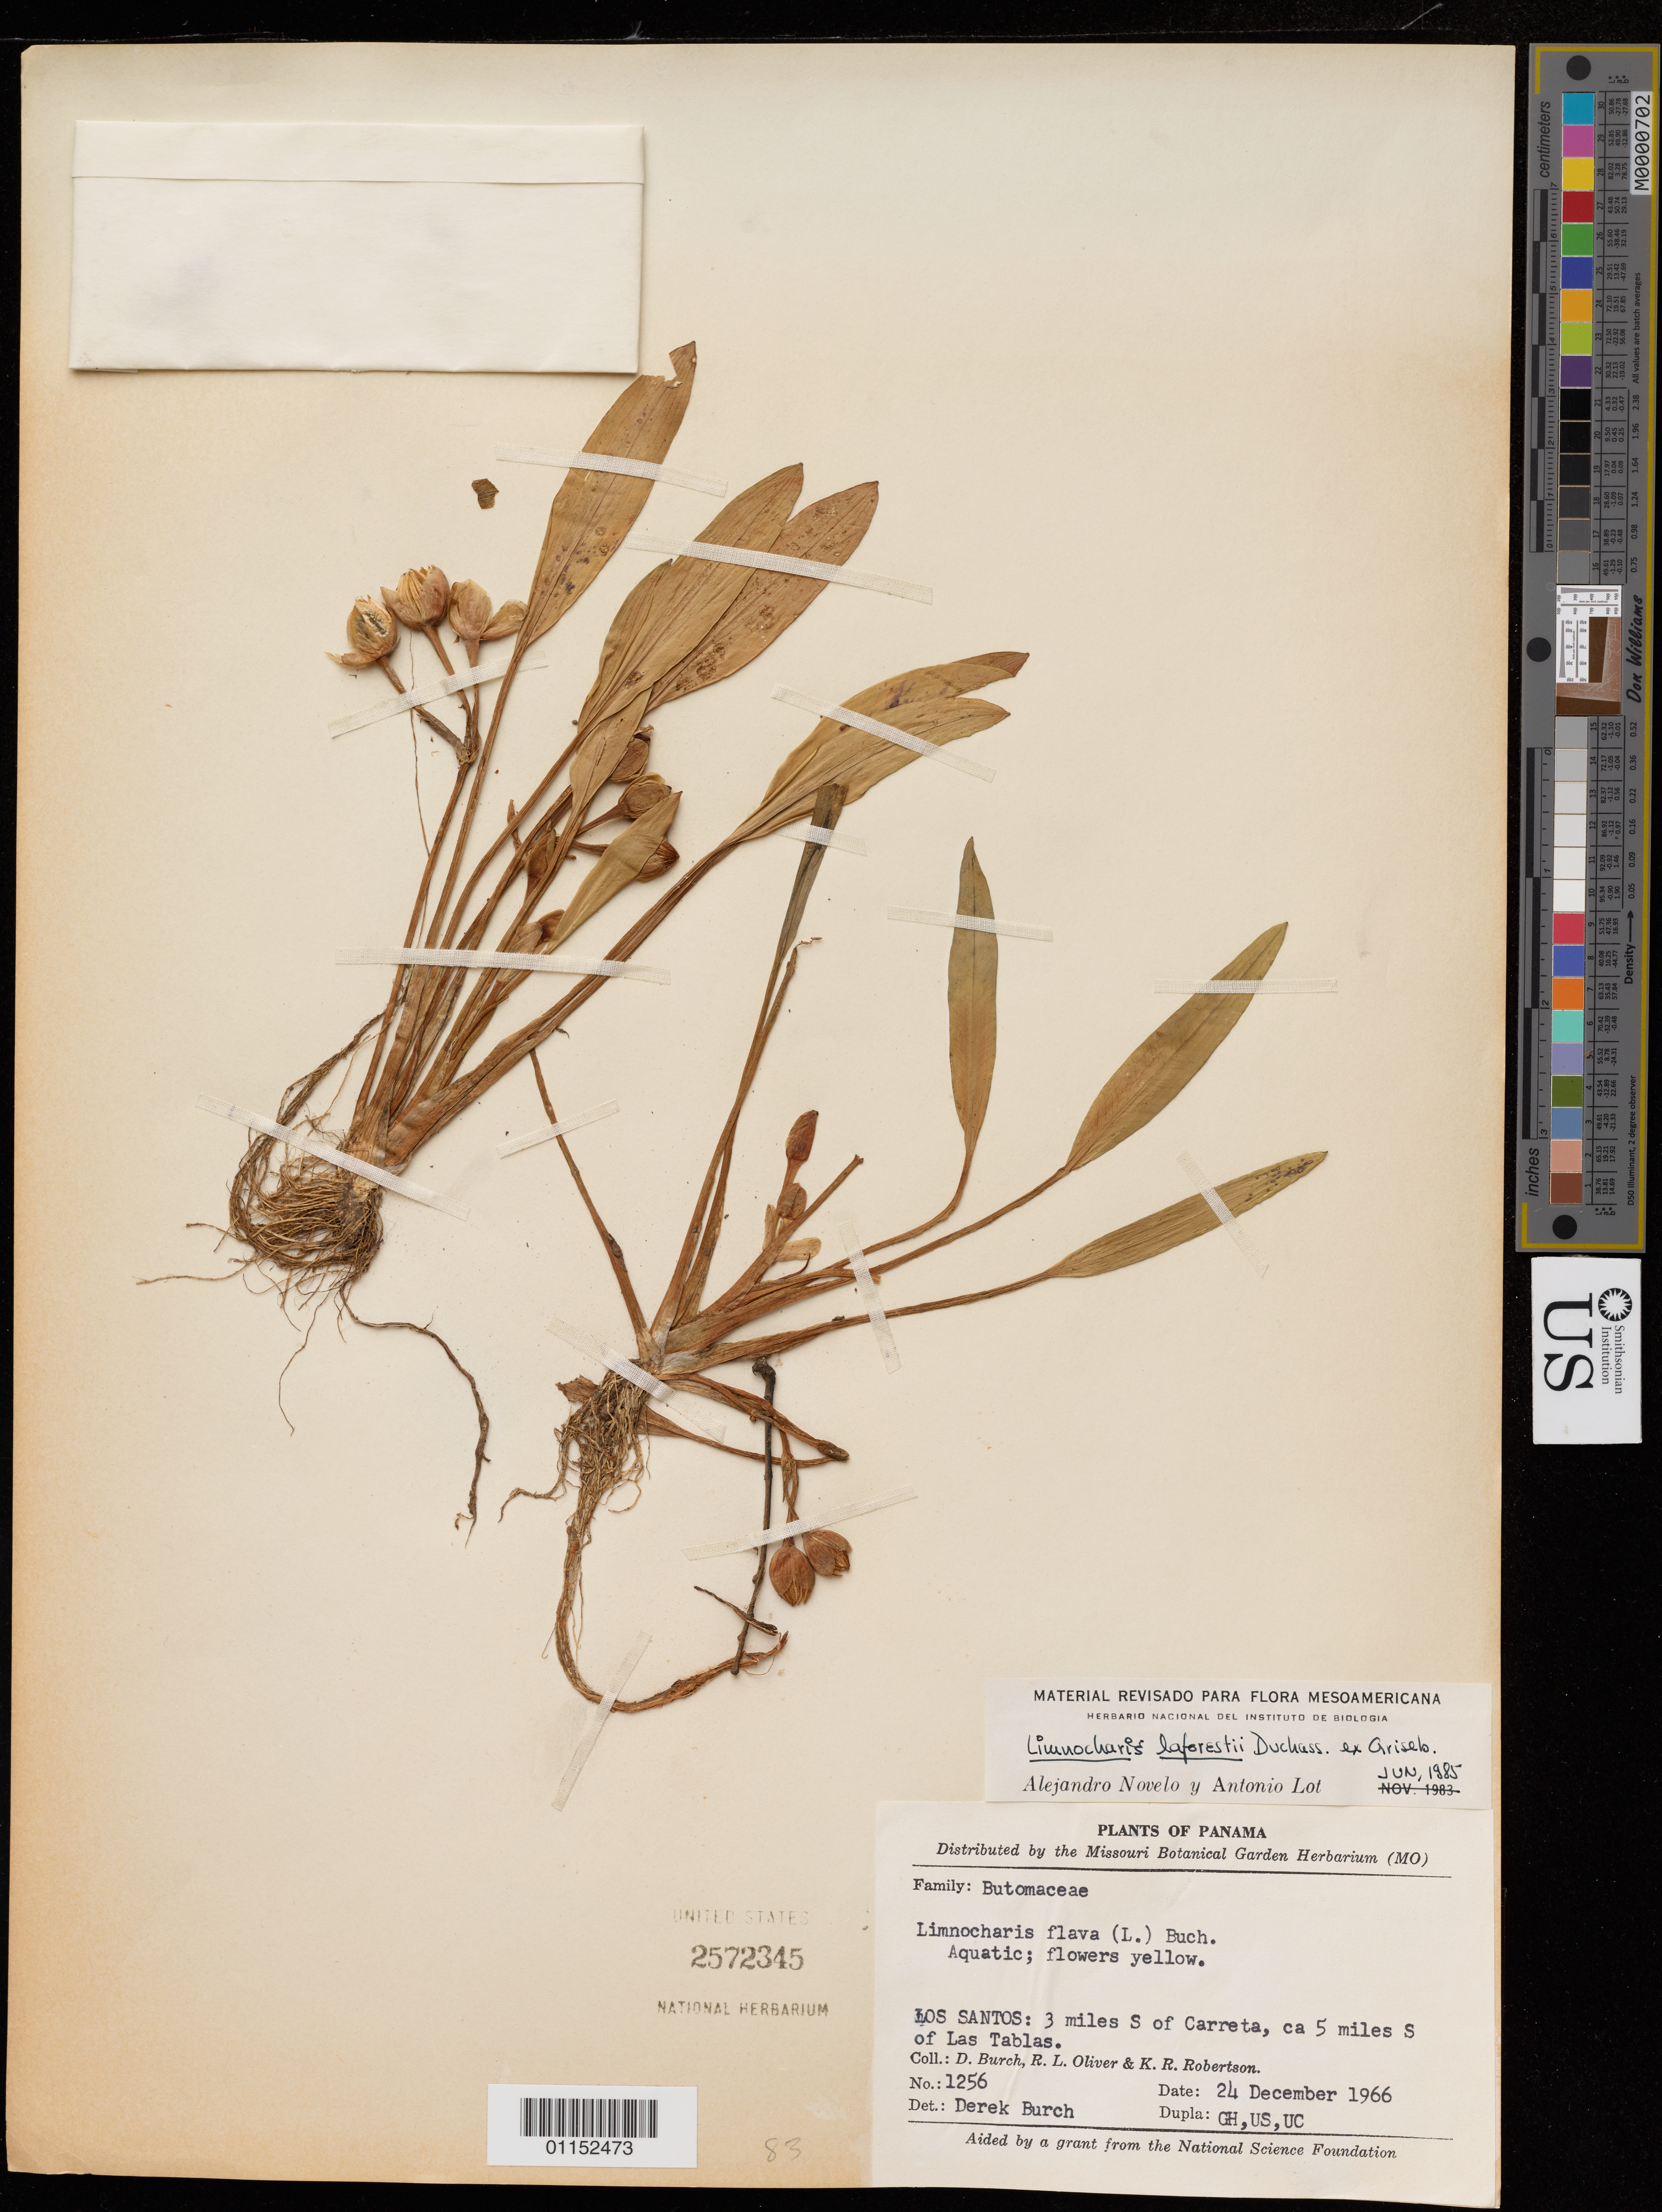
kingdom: Plantae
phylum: Tracheophyta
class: Liliopsida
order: Alismatales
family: Alismataceae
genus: Limnocharis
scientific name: Limnocharis laforestii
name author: Duchass. ex Griseb.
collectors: D. G. Burch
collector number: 1256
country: Panama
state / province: Los Santos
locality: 3 mi S of Carreta, 5 mi S of Las Tablas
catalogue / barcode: US 2572345